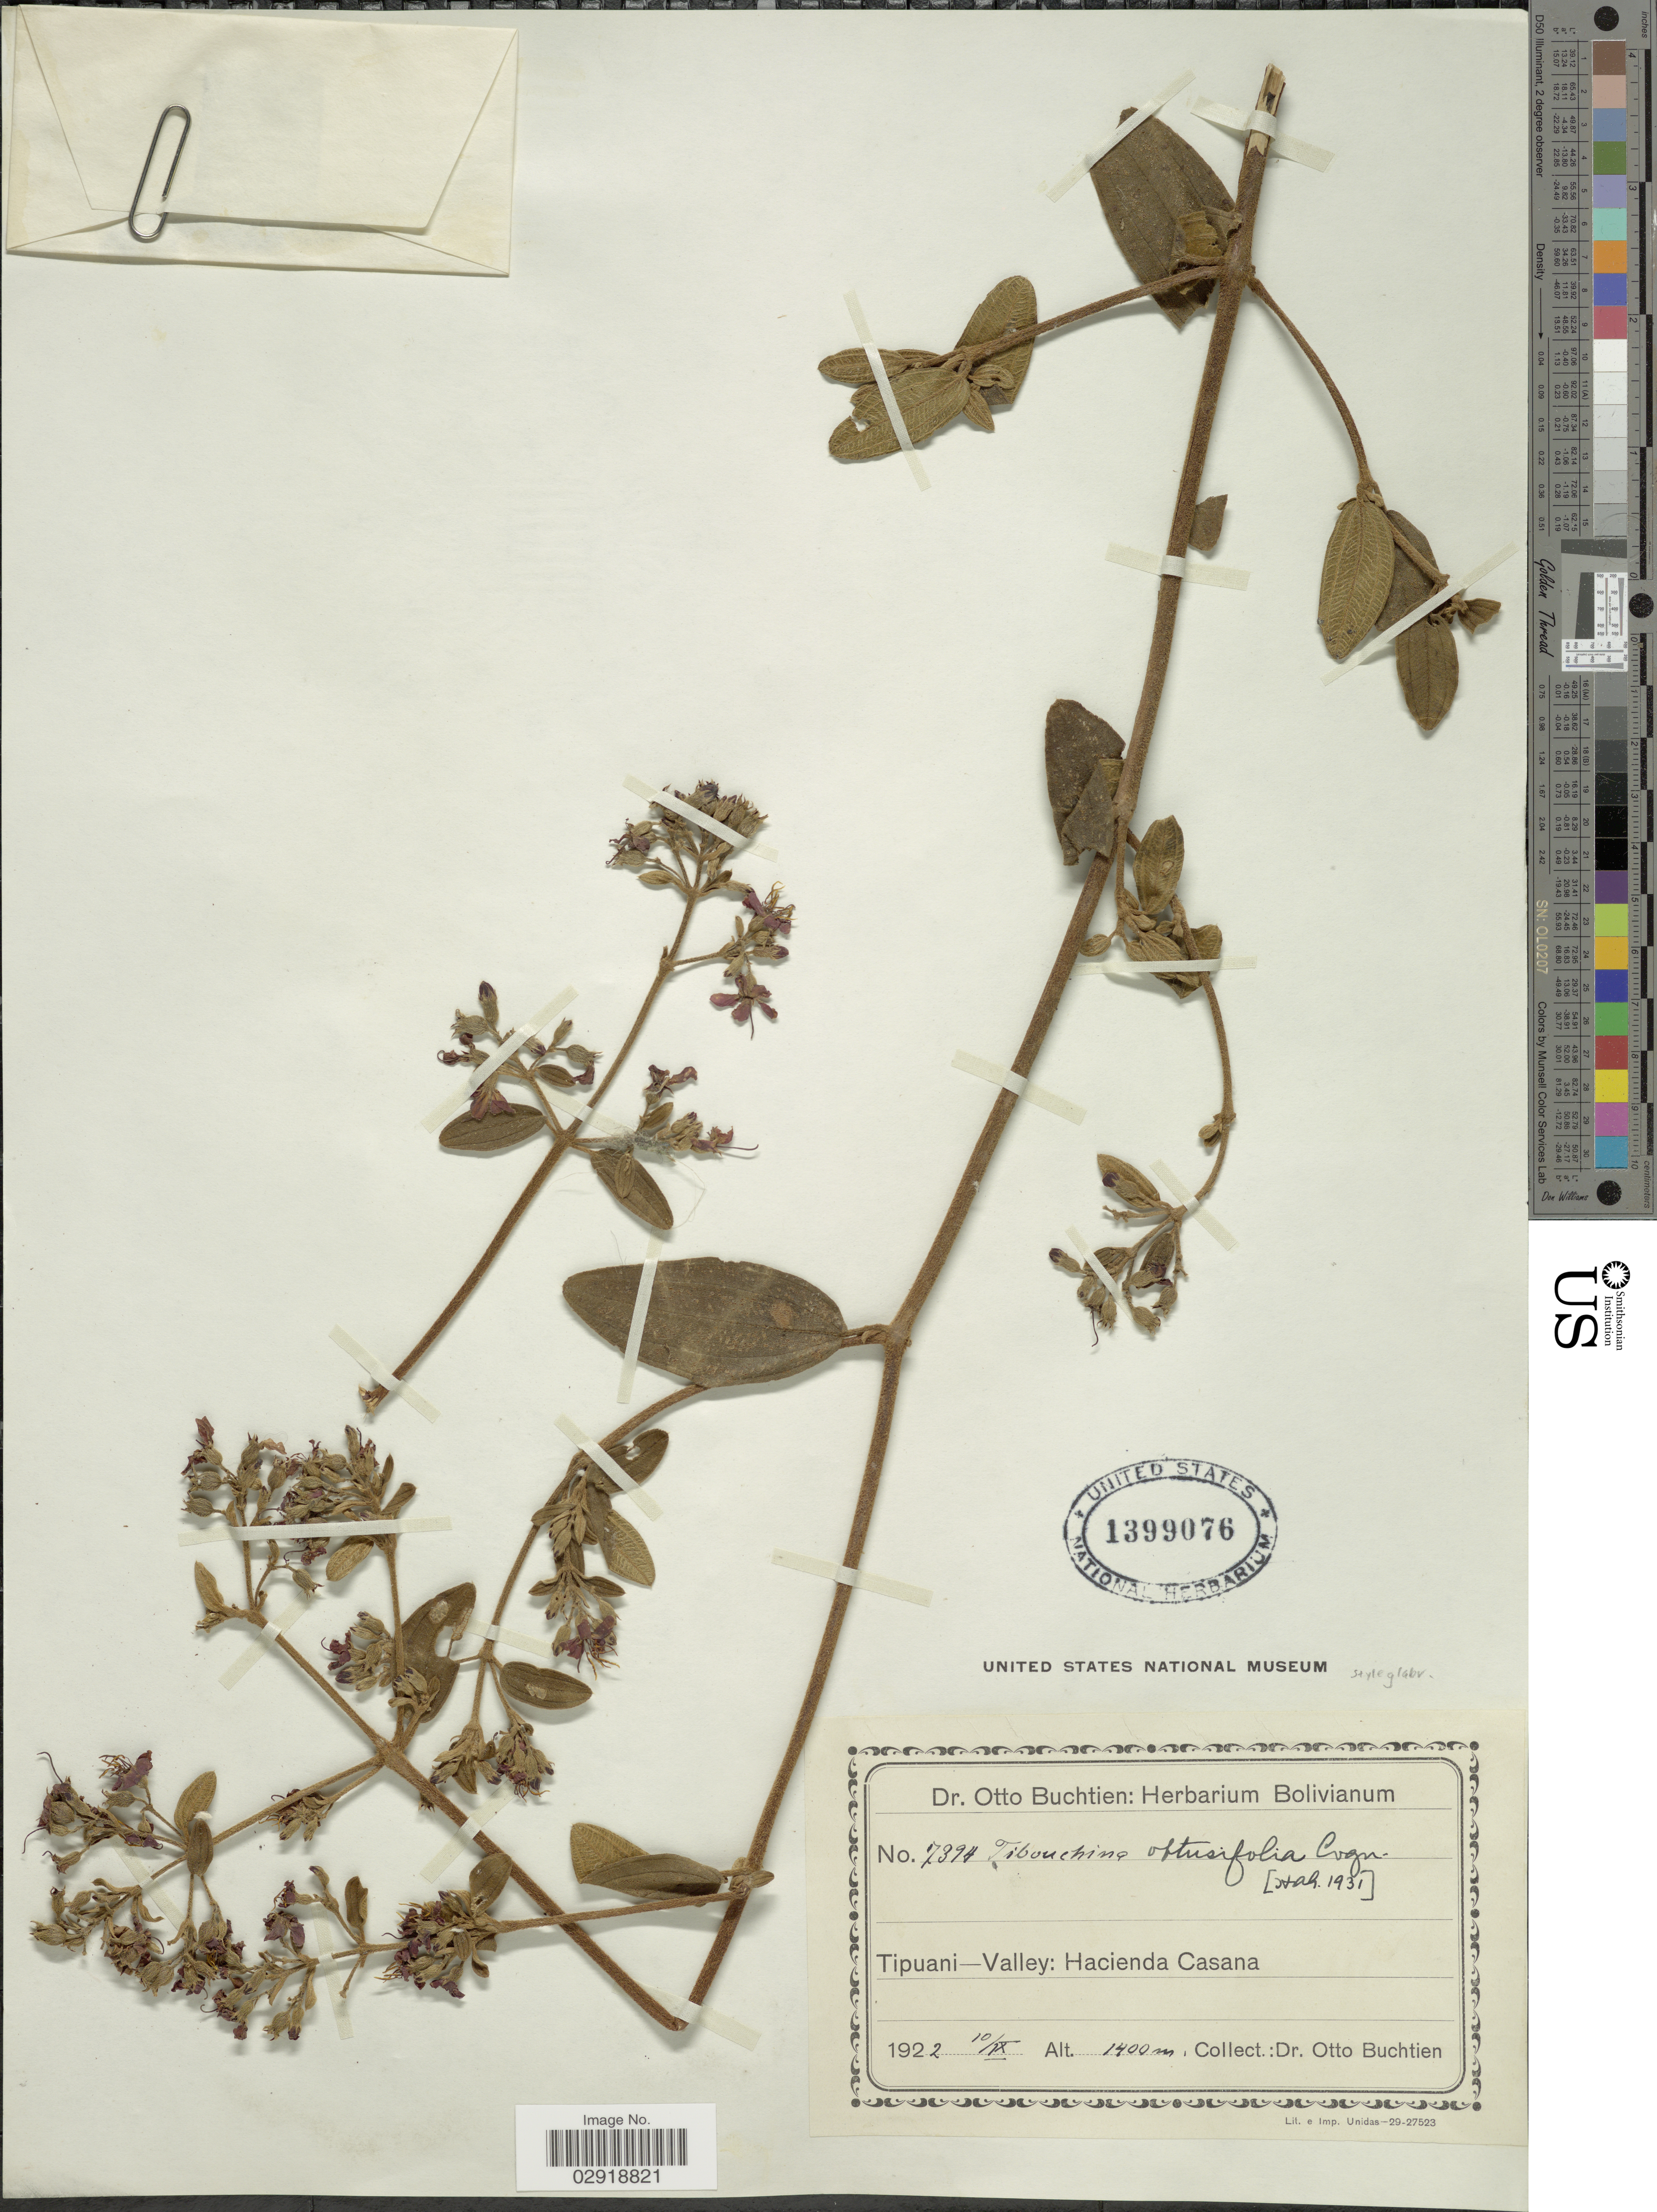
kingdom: Plantae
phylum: Tracheophyta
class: Magnoliopsida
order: Myrtales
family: Melastomataceae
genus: Chaetogastra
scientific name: Chaetogastra obtusifolia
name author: (Cogn.) P.J.F. Guim. & Michelang.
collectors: O. Buchtien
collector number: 7394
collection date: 1922-09-10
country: Bolivia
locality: Tipuani - Valley: Hacienda Casana.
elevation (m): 1400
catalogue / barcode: US 1399076